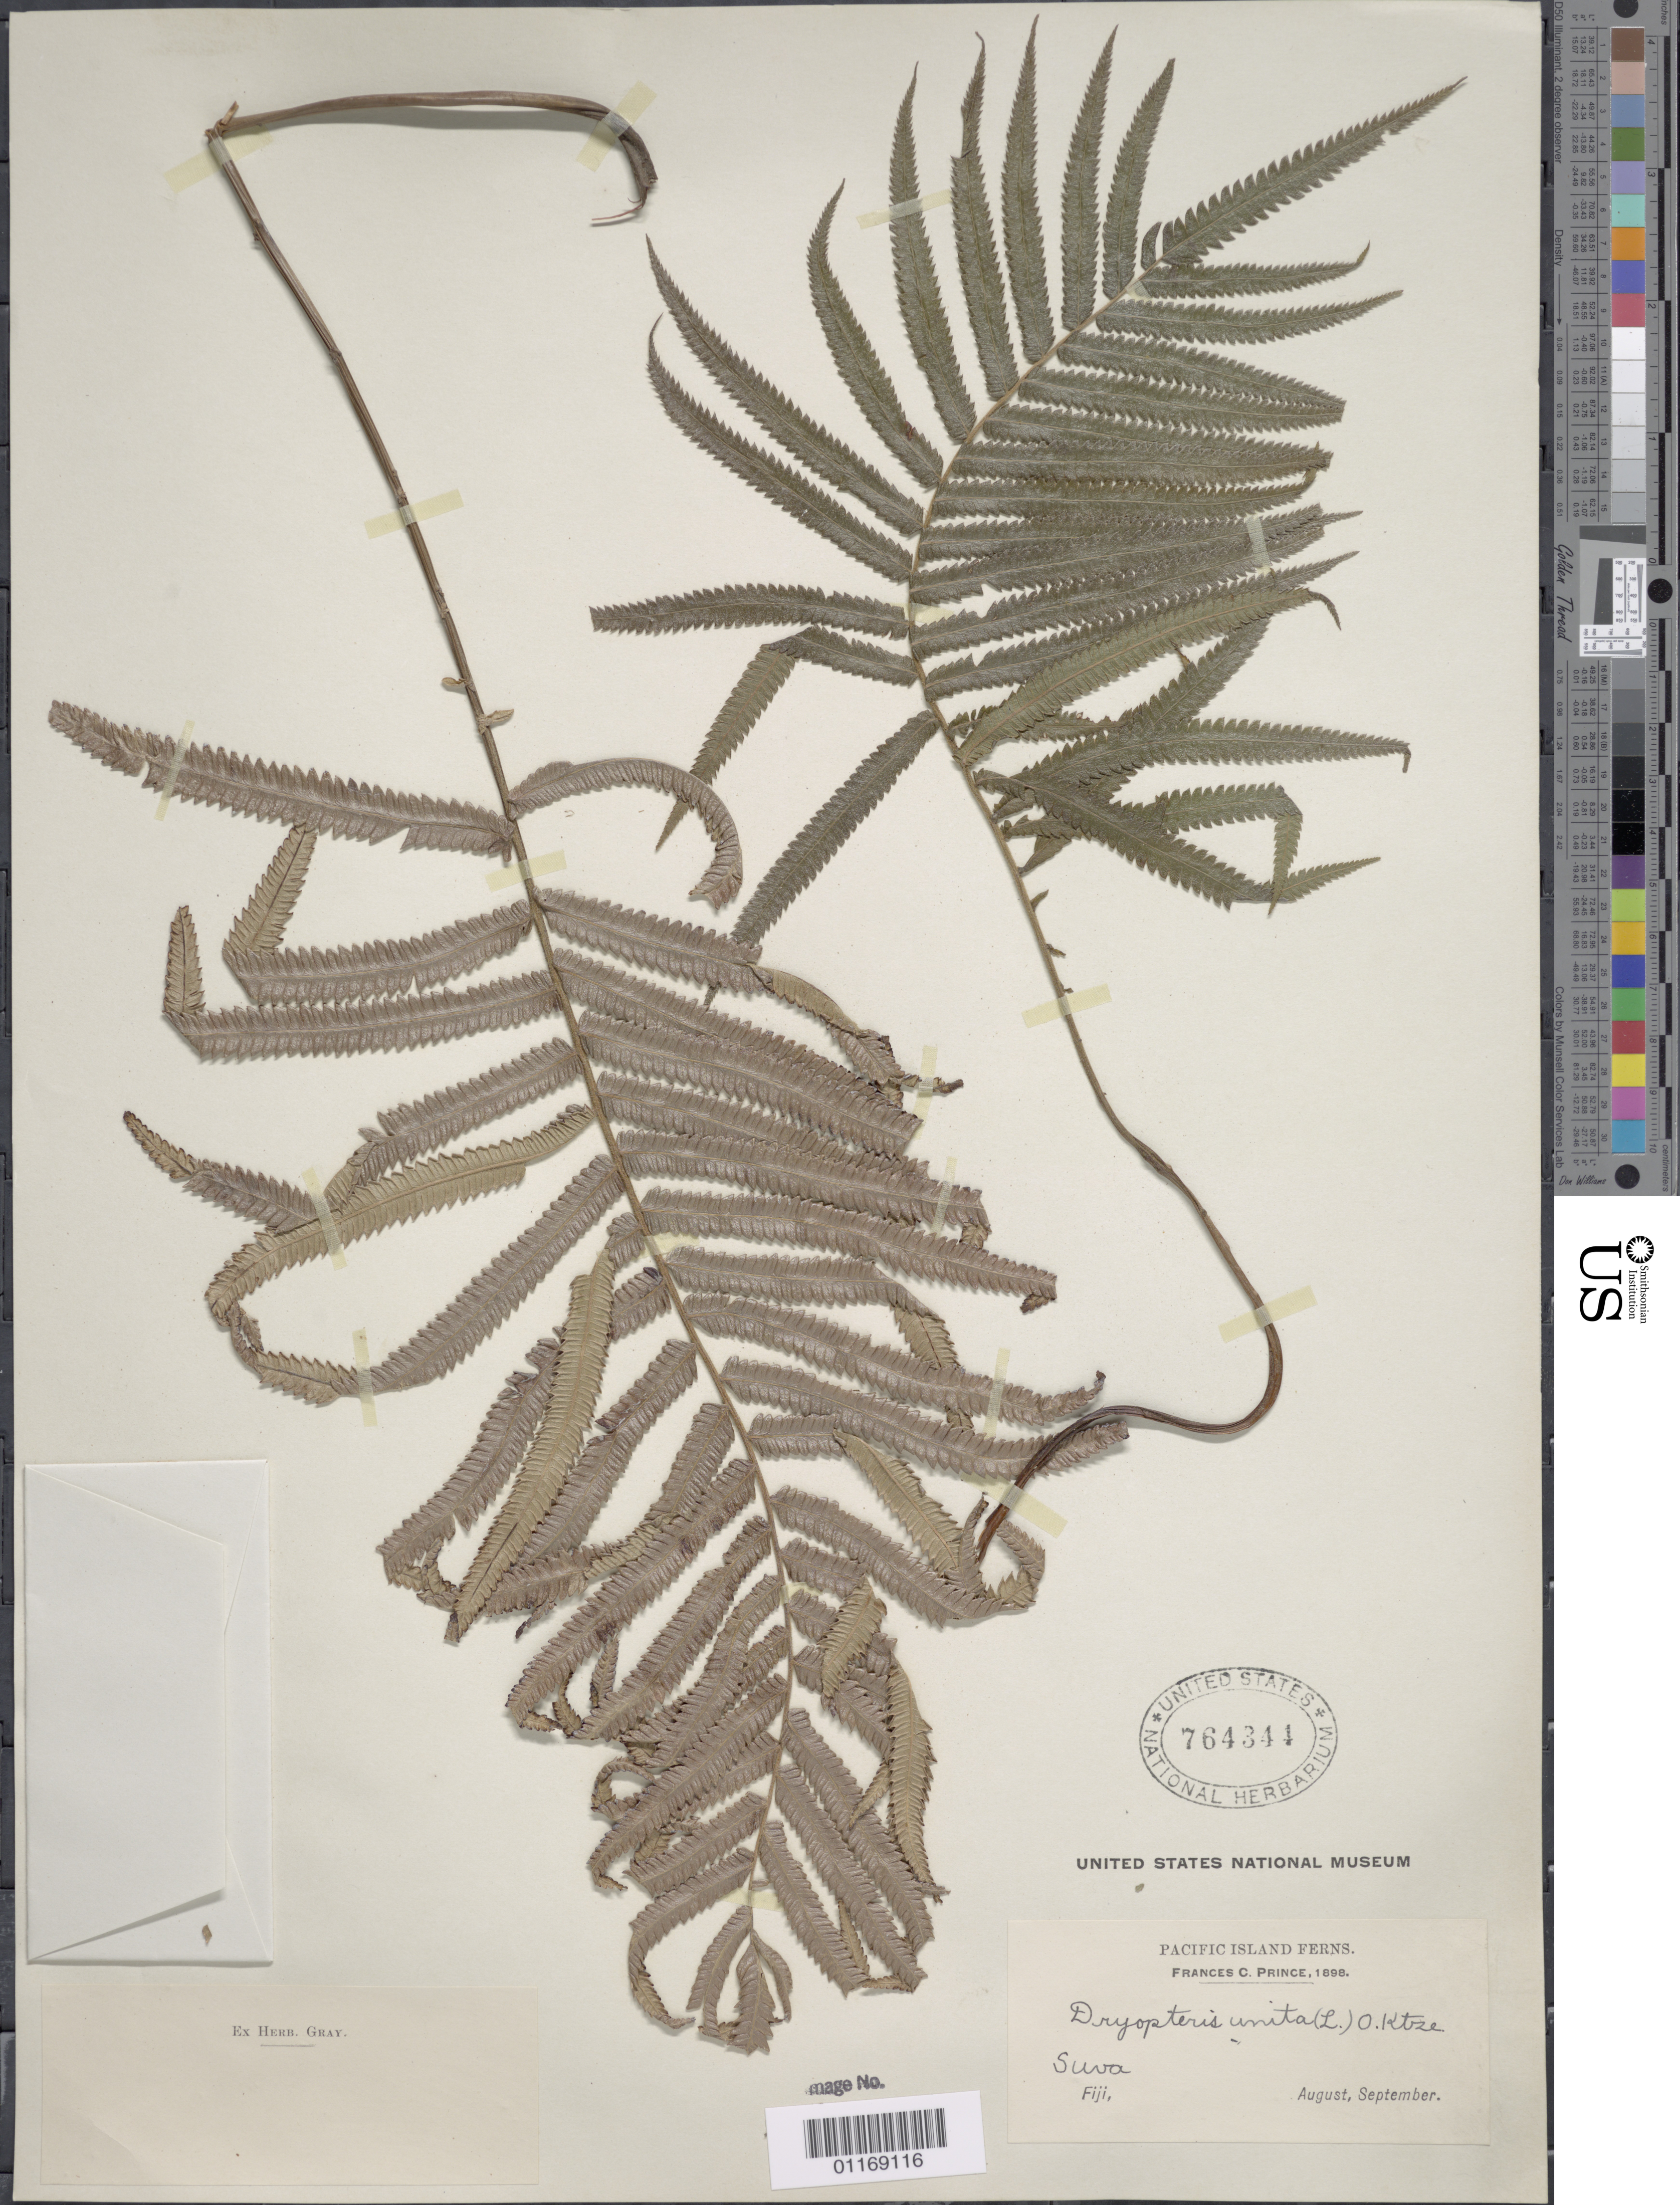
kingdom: Plantae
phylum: Tracheophyta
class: Polypodiopsida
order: Polypodiales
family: Thelypteridaceae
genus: Sphaerostephanos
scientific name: Sphaerostephanos unitus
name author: (L.) Holttum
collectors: F. Prince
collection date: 1898-08/1898-09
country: Fiji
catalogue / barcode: US 764344